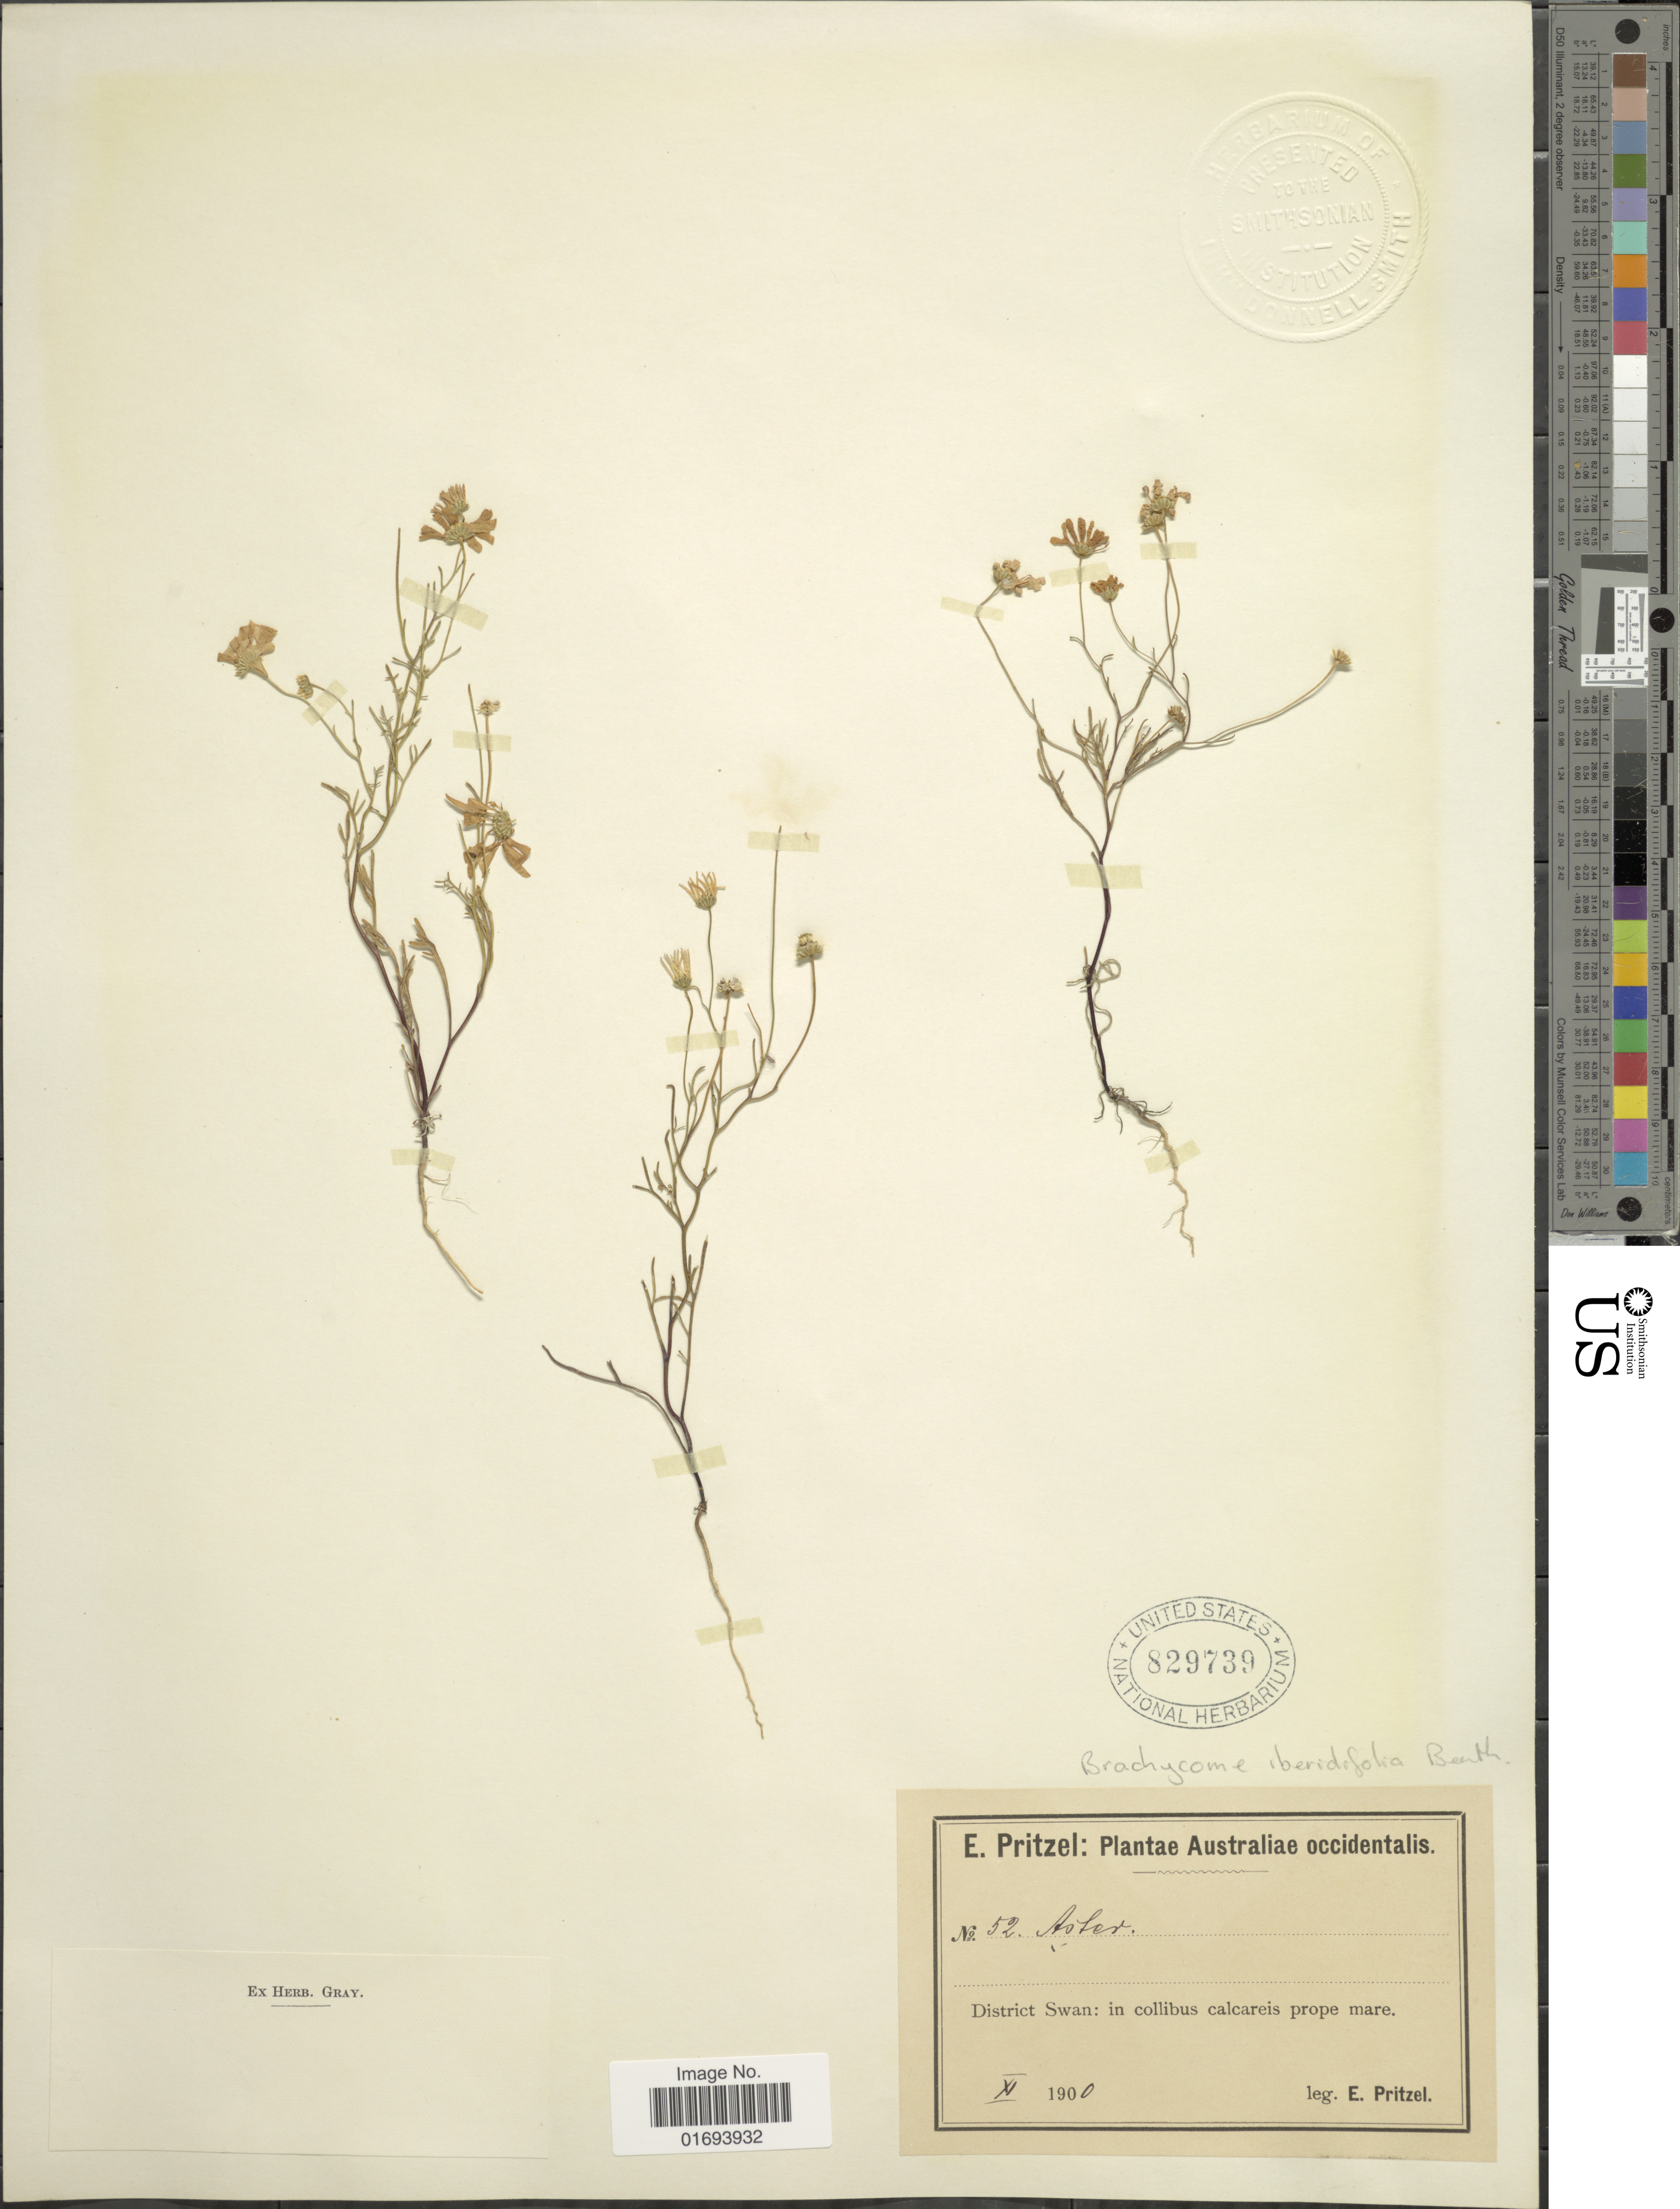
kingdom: Plantae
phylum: Tracheophyta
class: Magnoliopsida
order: Asterales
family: Asteraceae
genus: Brachyscome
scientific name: Brachyscome iberidifolia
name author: Benth.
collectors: E. G. Pritzel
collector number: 52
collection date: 1900-11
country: Australia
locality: District Swan: in collibus calcareis prope mare.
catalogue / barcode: US 829739